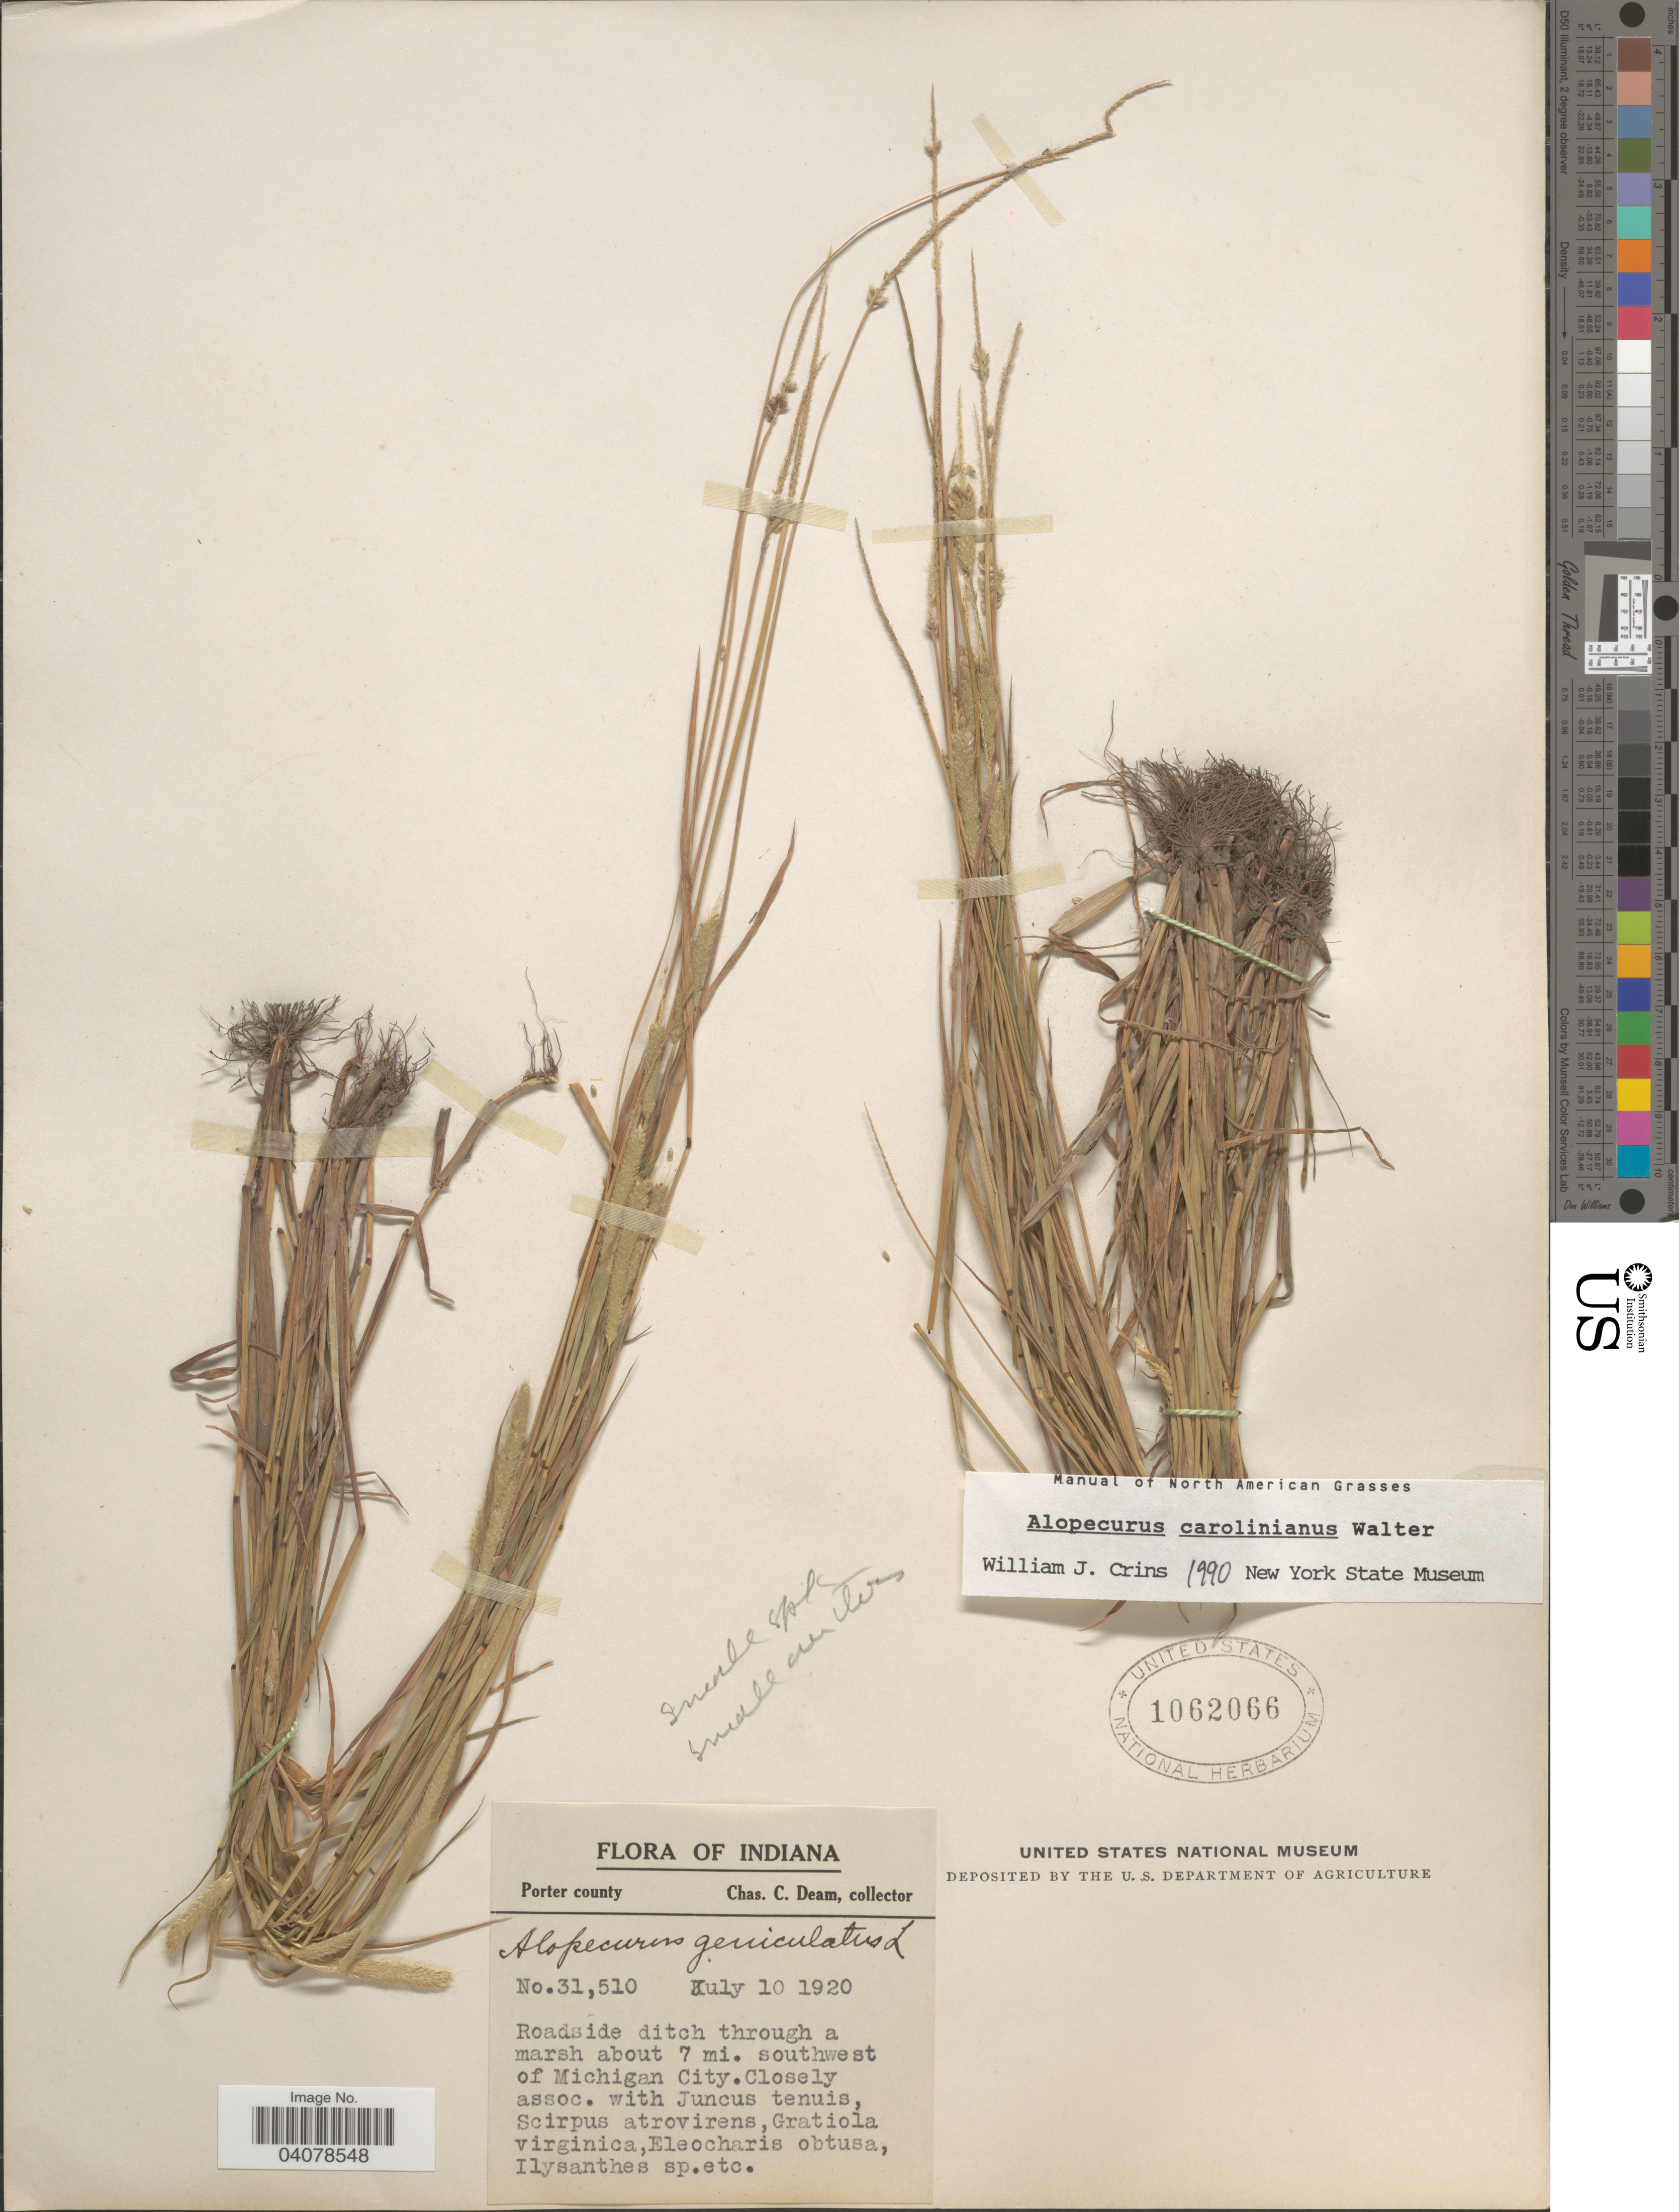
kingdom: Plantae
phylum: Tracheophyta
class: Liliopsida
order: Poales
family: Poaceae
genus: Alopecurus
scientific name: Alopecurus carolinianus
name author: Walter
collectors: C. C. Deam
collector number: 31510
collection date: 1920-07-10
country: United States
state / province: Indiana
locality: Porter county. Roadside ditch through a marsh about 7 mi. southwest of Michigan City.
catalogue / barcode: US 1062066